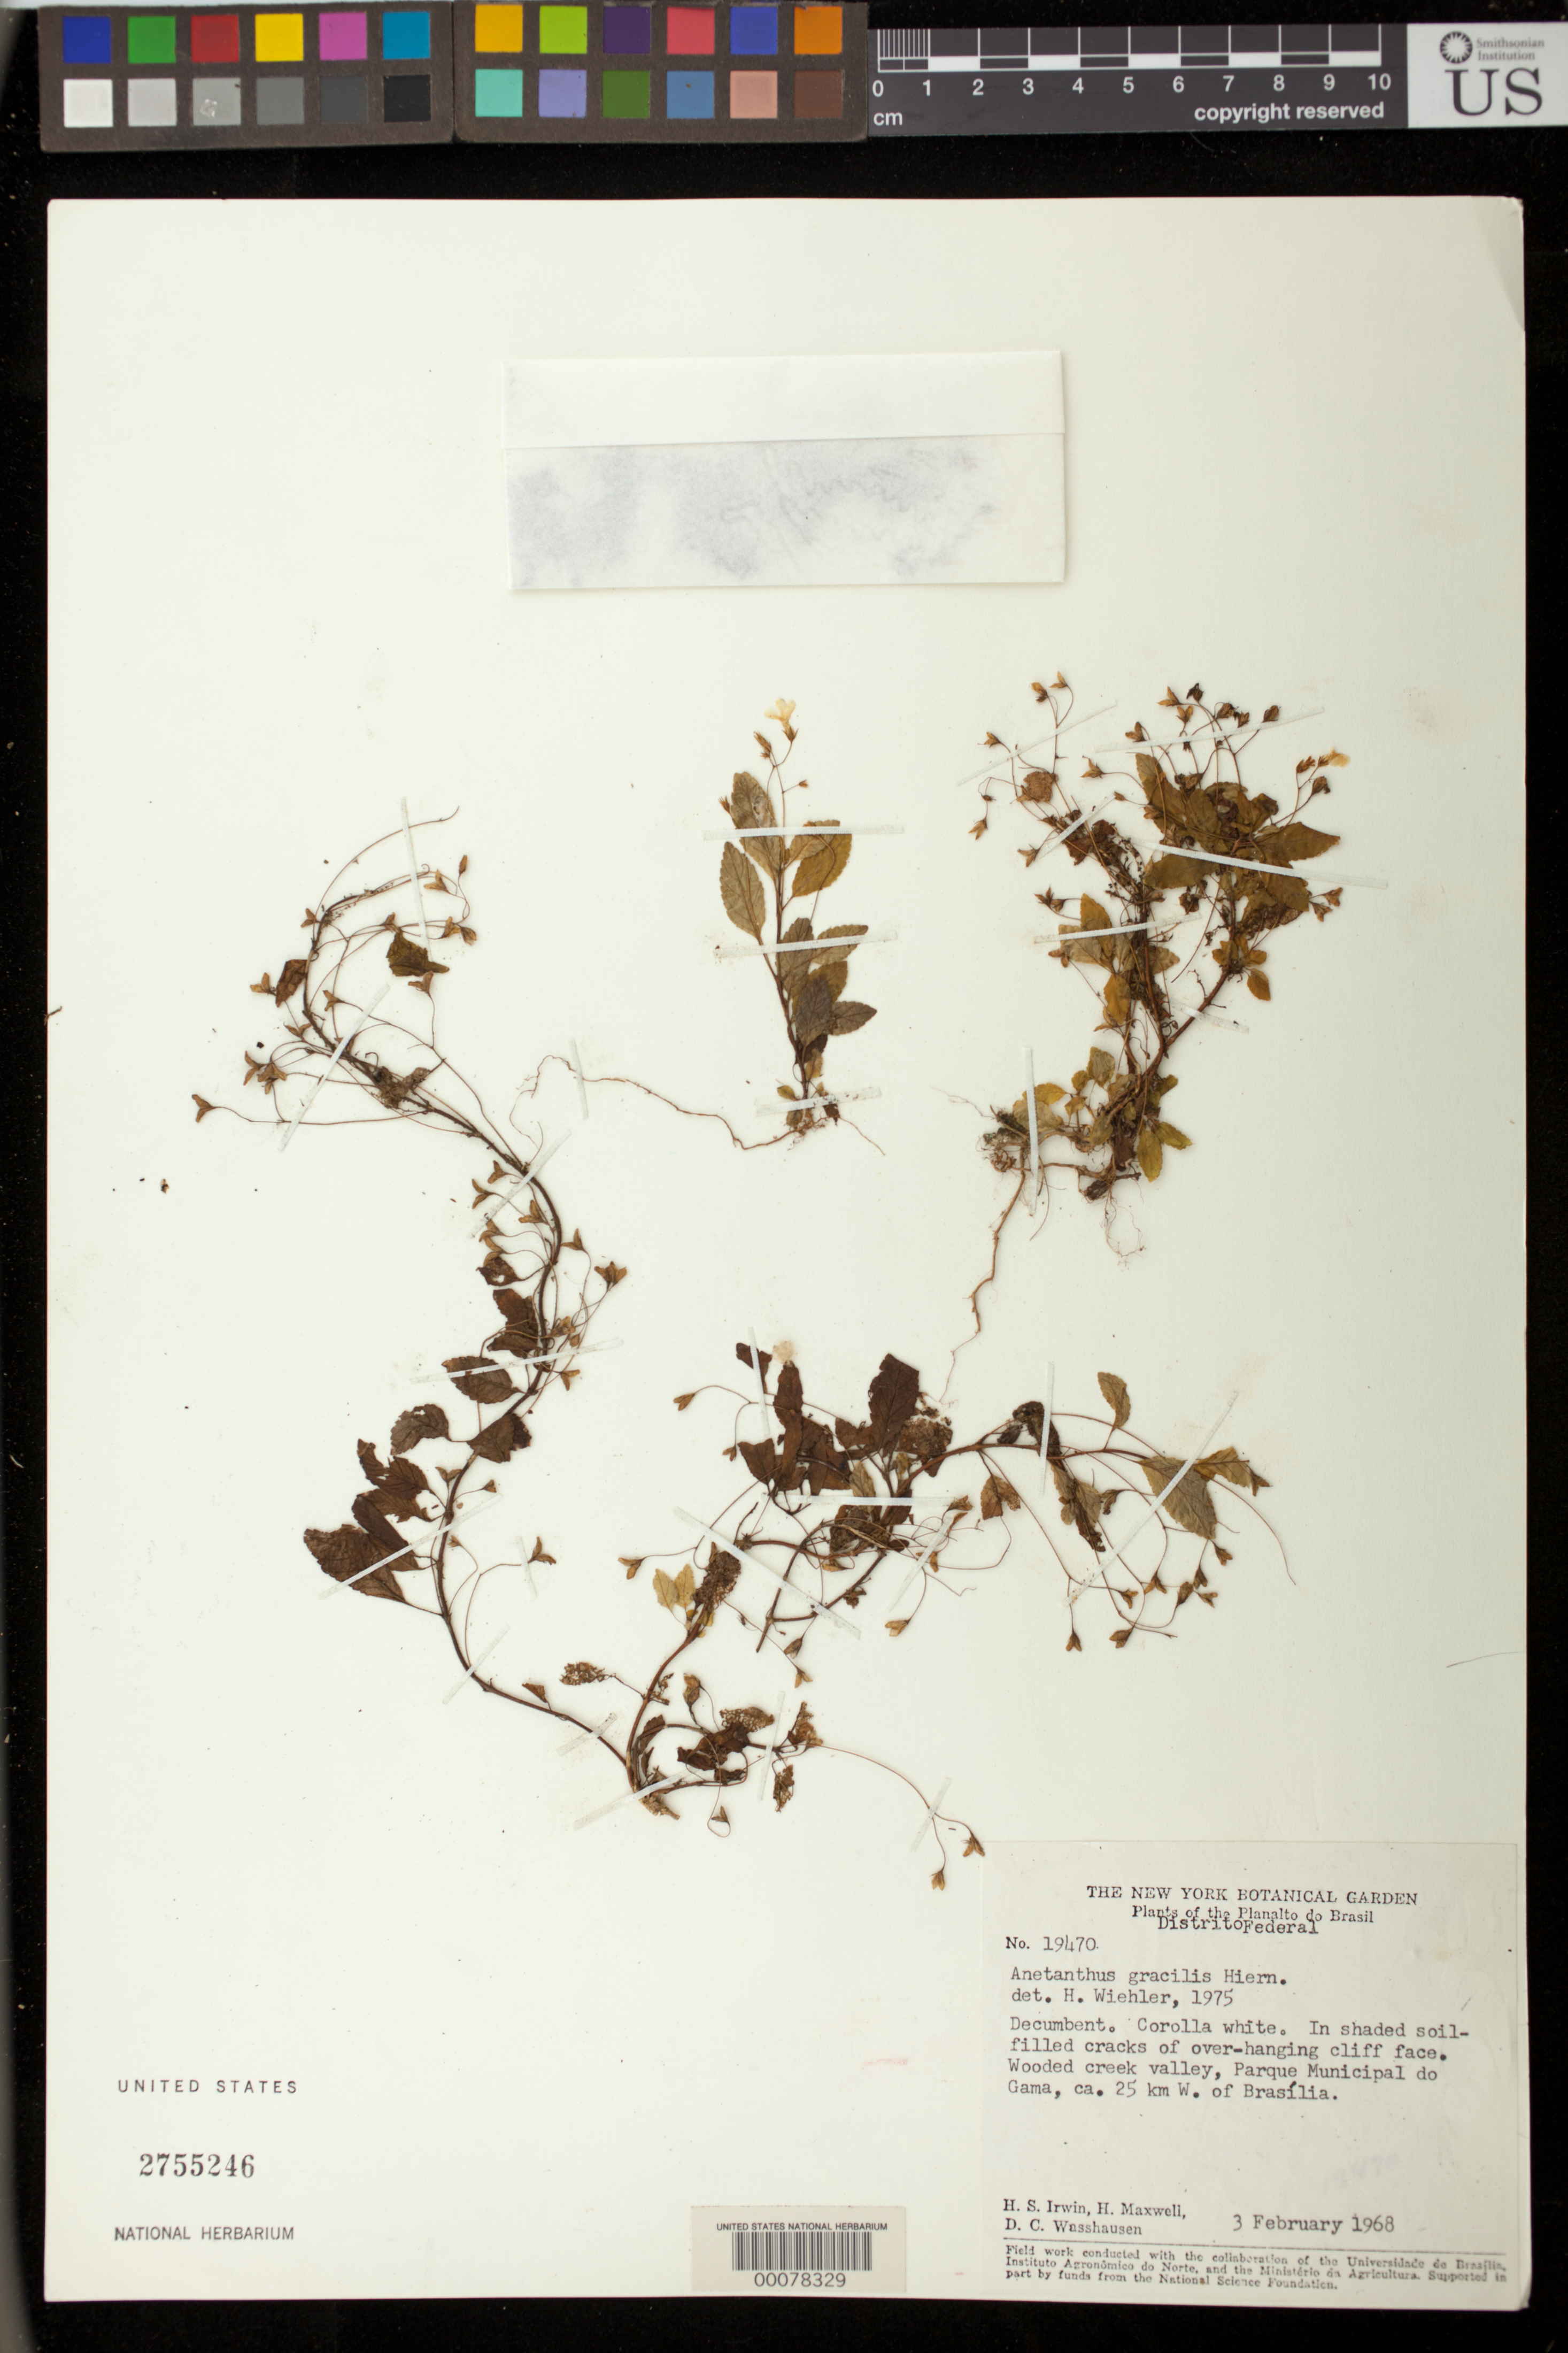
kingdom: Plantae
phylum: Tracheophyta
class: Magnoliopsida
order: Lamiales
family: Gesneriaceae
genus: Anetanthus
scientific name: Anetanthus gracilis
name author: Hiern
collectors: H. Irwin, H. Maxwell & D. C. Wasshausen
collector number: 19470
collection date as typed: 03 Feb 1968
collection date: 1968-02-03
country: Brazil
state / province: Distrito Federal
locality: Parque Municipal do Gama, about 25 km W of Brasilia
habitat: Wooded creek valley; in shaded soil-filled cracks of over-hanging cliff face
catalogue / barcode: US 2755246